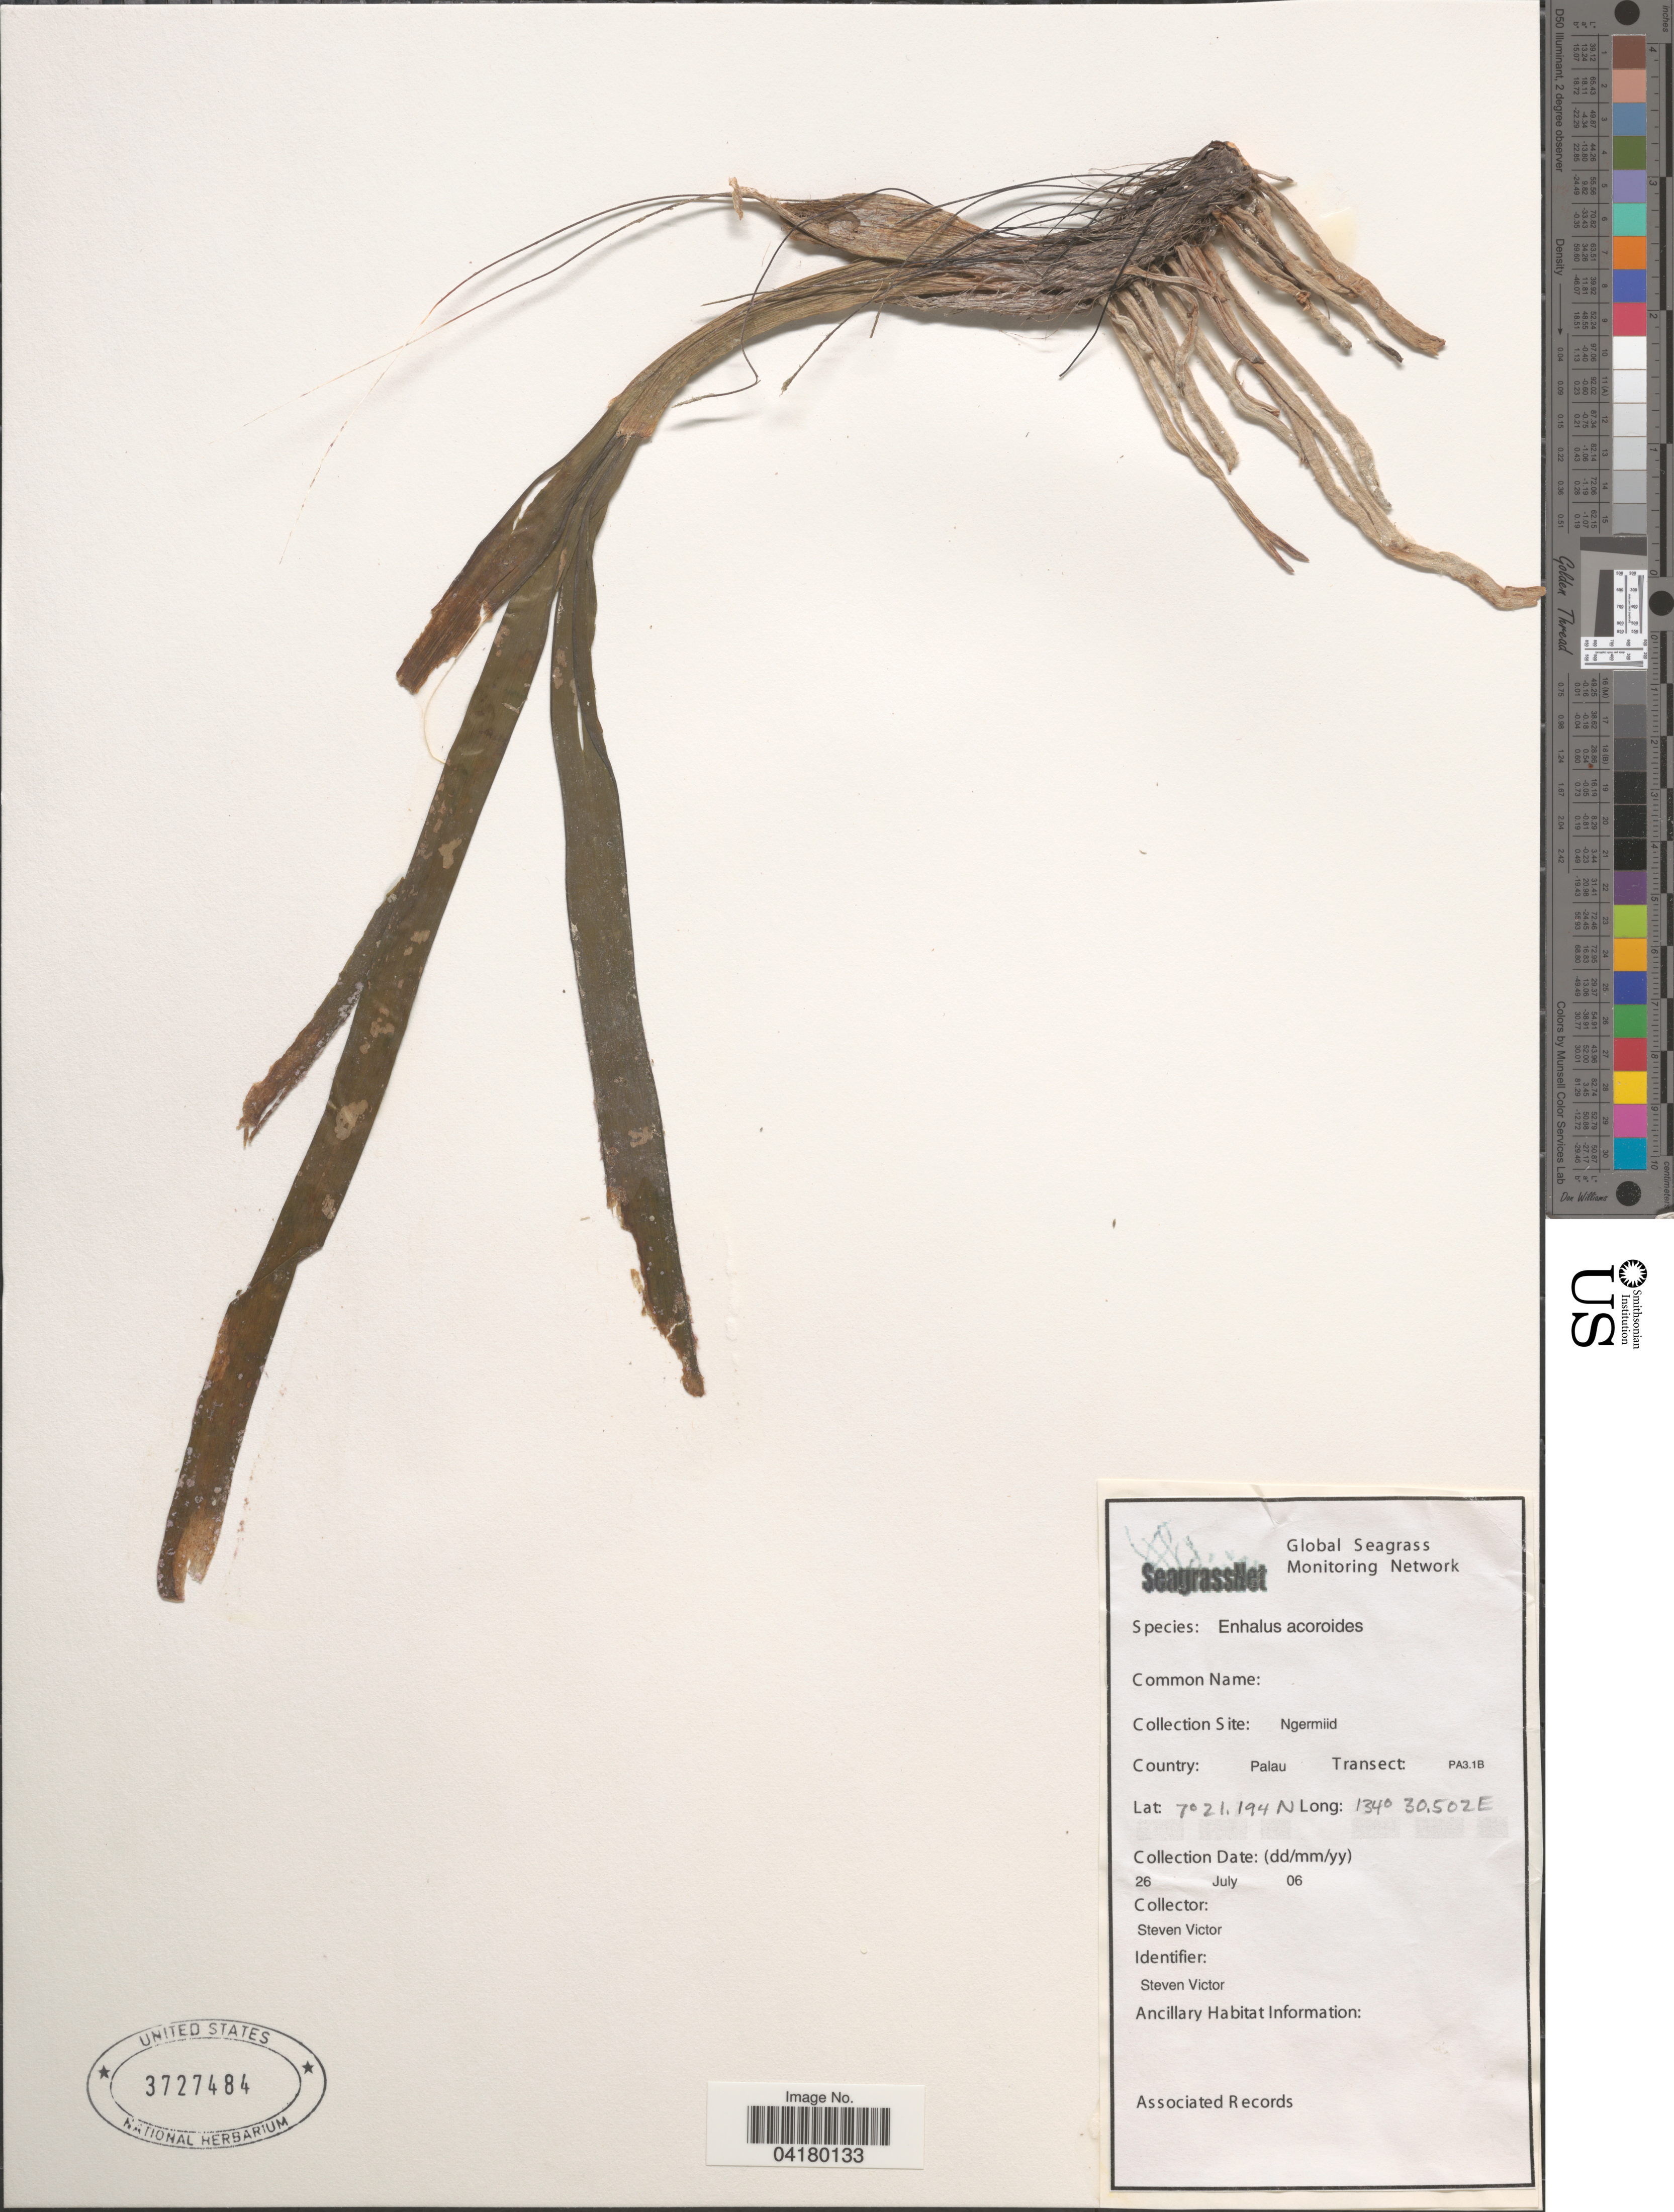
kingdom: Plantae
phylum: Tracheophyta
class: Liliopsida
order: Alismatales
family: Hydrocharitaceae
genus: Enhalus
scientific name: Enhalus acoroides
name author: (L. f.) Royle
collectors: S. Victor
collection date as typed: Transcribed d/m/y: 26/7/6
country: Palau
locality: Collection Site: Ngermiid. Country: Palau. Transect: PA3.1B.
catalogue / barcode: US 372784